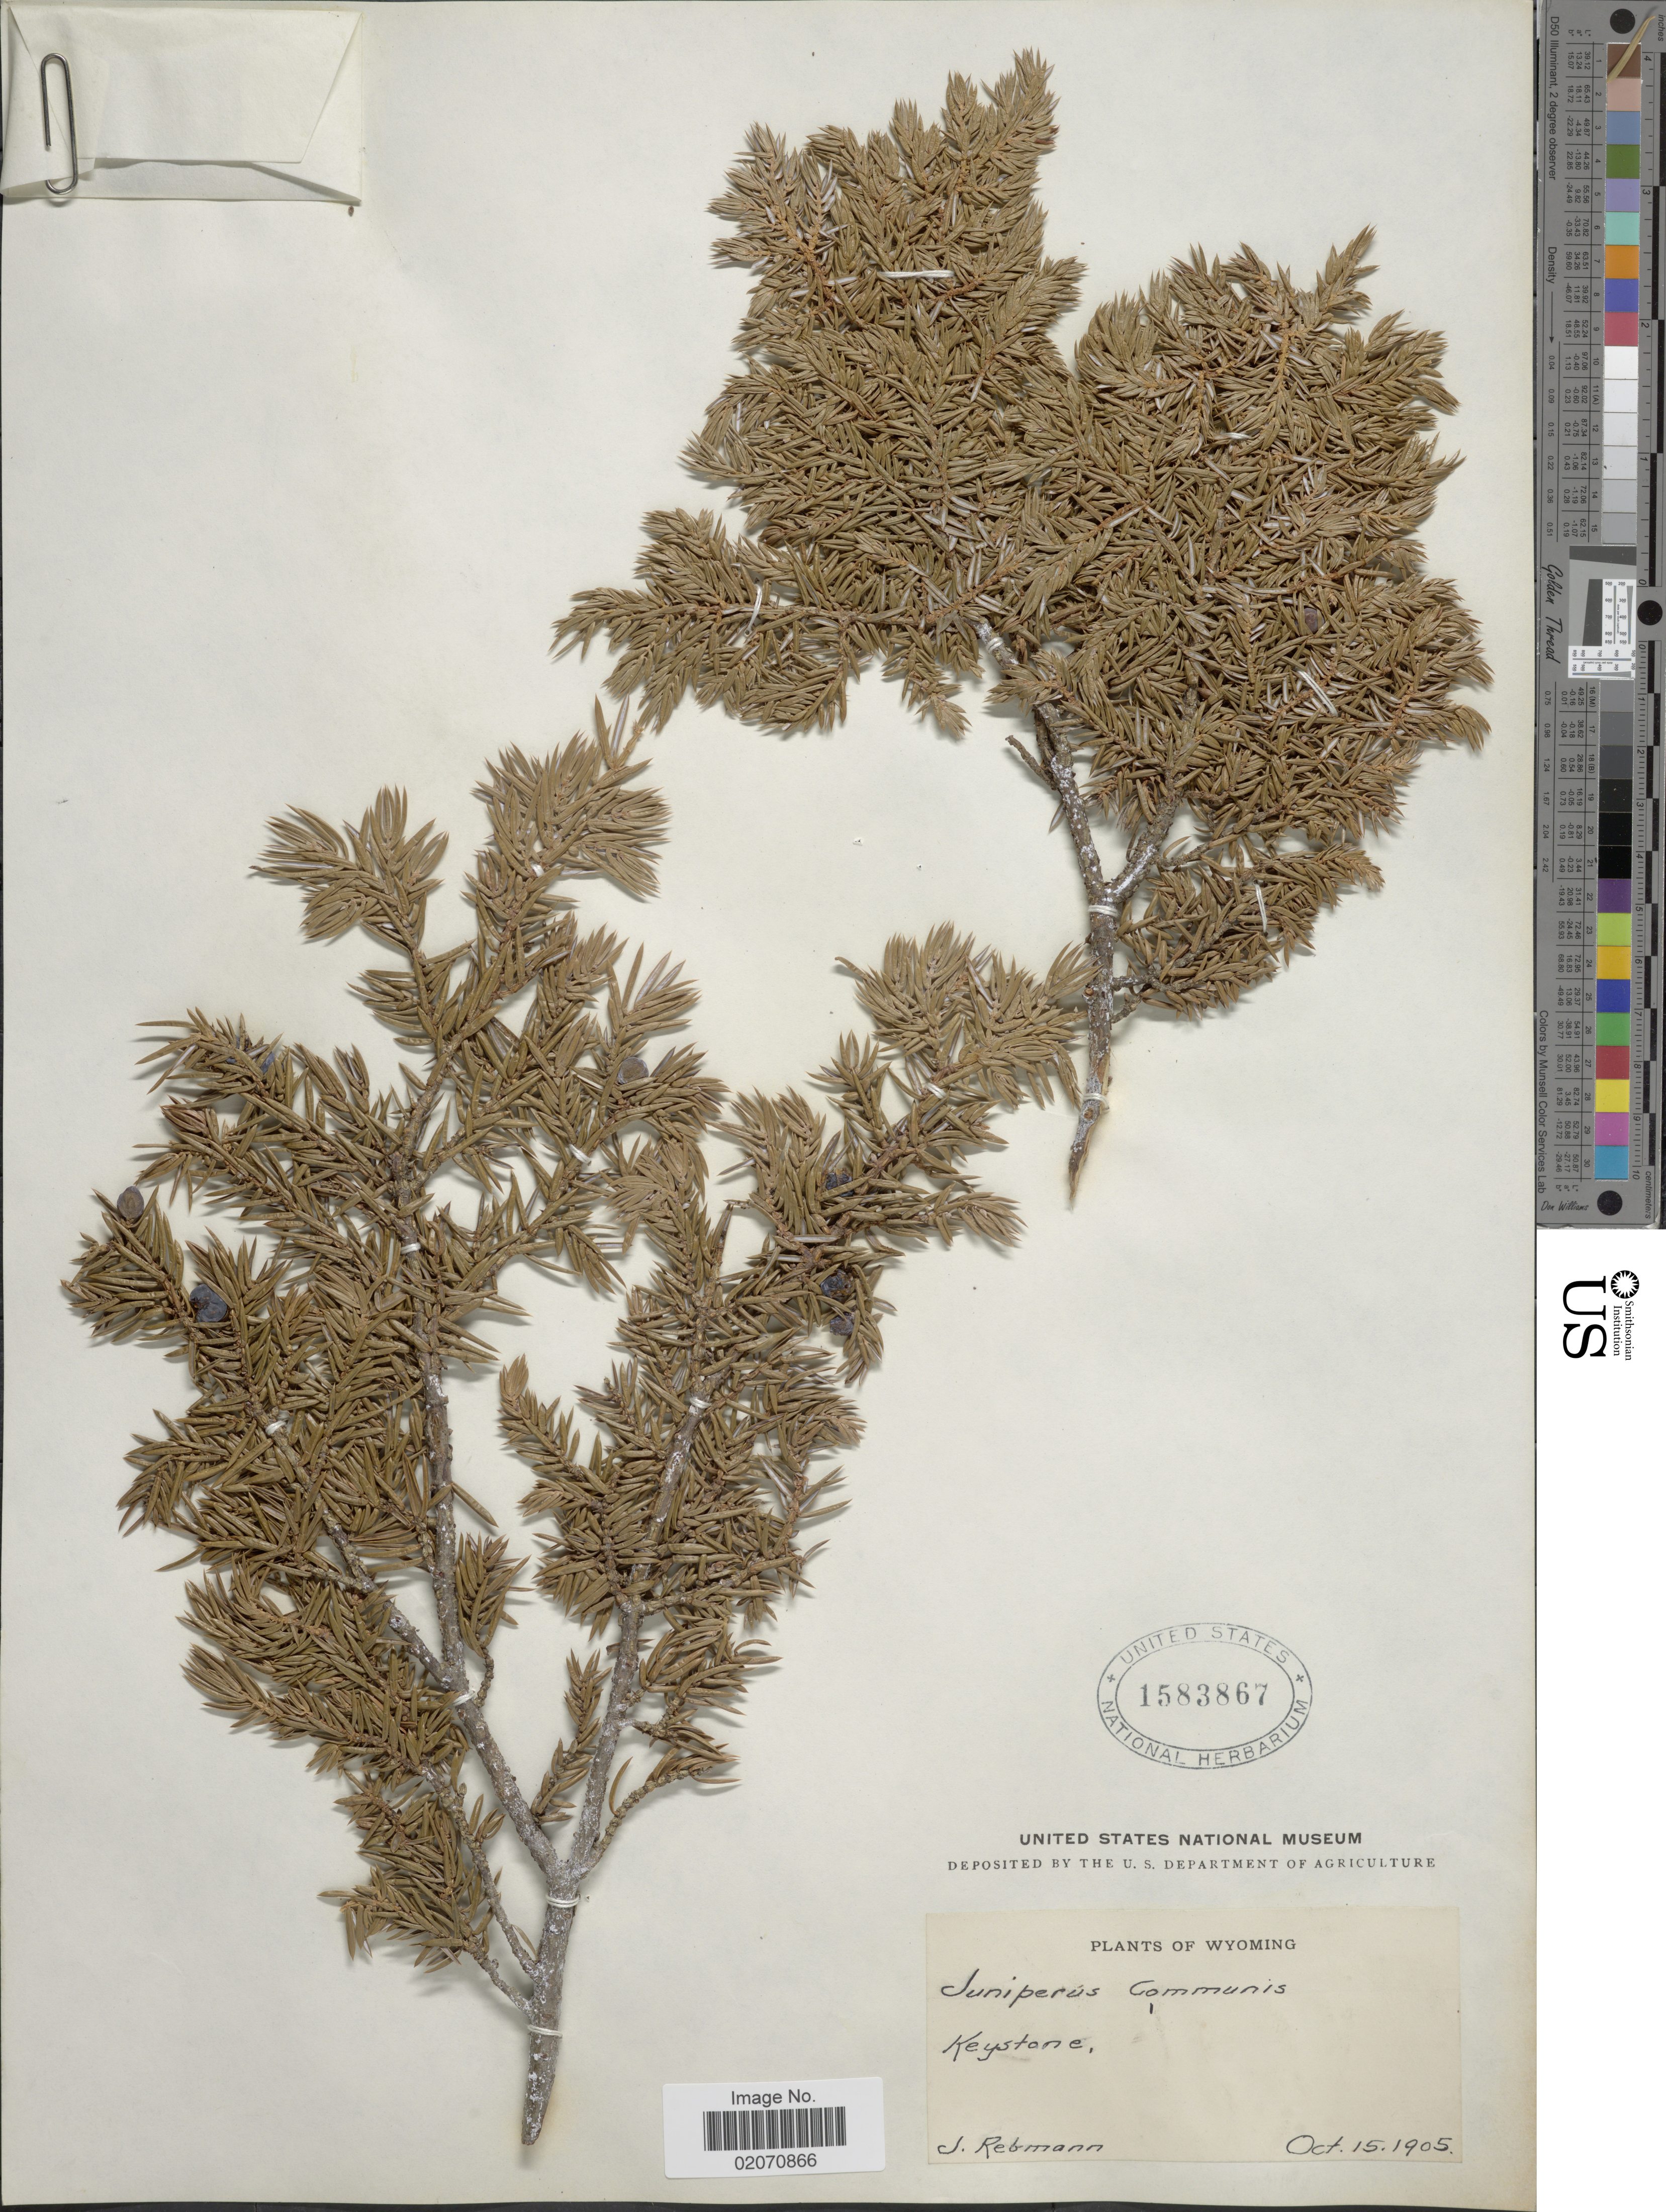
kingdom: Plantae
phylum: Tracheophyta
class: Pinopsida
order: Pinales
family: Cupressaceae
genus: Juniperus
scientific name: Juniperus communis subsp. nana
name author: (Willd.) Syme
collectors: J. Rebmann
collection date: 1905-10-15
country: United States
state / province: Wyoming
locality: Keystone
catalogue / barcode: US 1583867